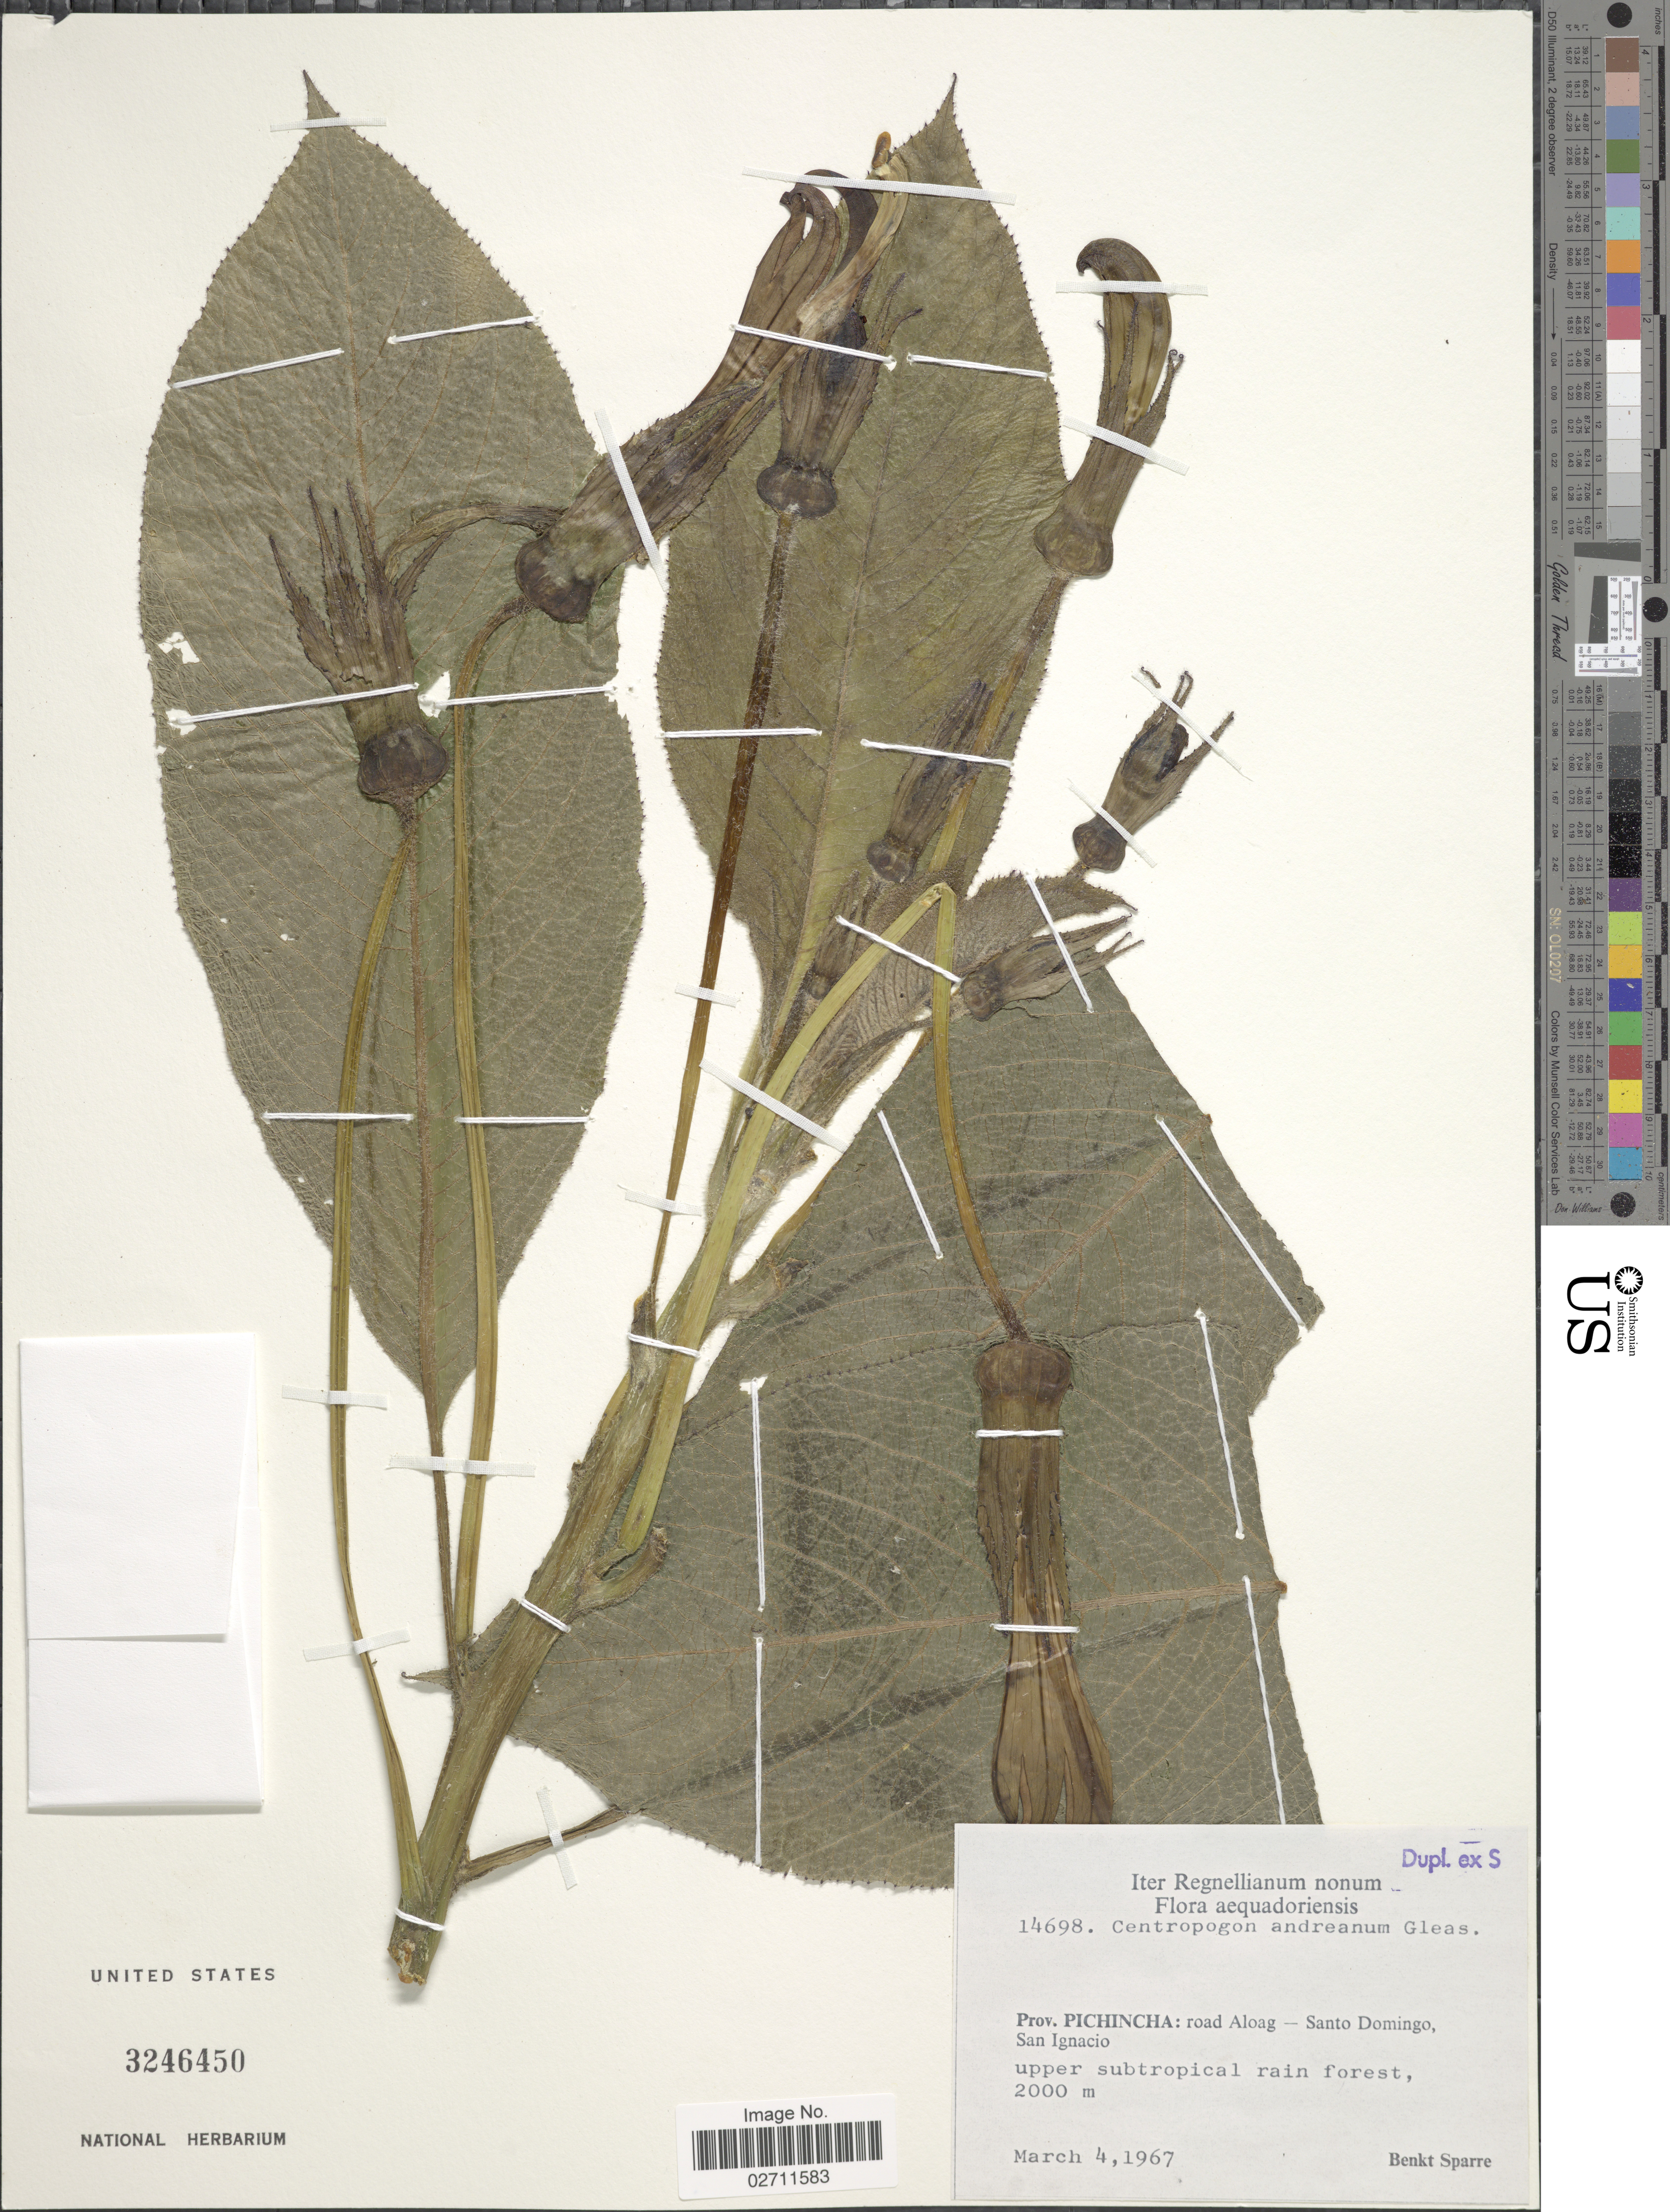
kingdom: Plantae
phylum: Tracheophyta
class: Magnoliopsida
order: Asterales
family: Campanulaceae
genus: Centropogon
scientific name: Centropogon andreanus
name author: Gleason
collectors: B. Sparre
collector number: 14698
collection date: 1967-03-04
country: Ecuador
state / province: Pichincha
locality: Road Aloag - Santo Domingo, San Ignacio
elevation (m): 2000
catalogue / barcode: US 3246450